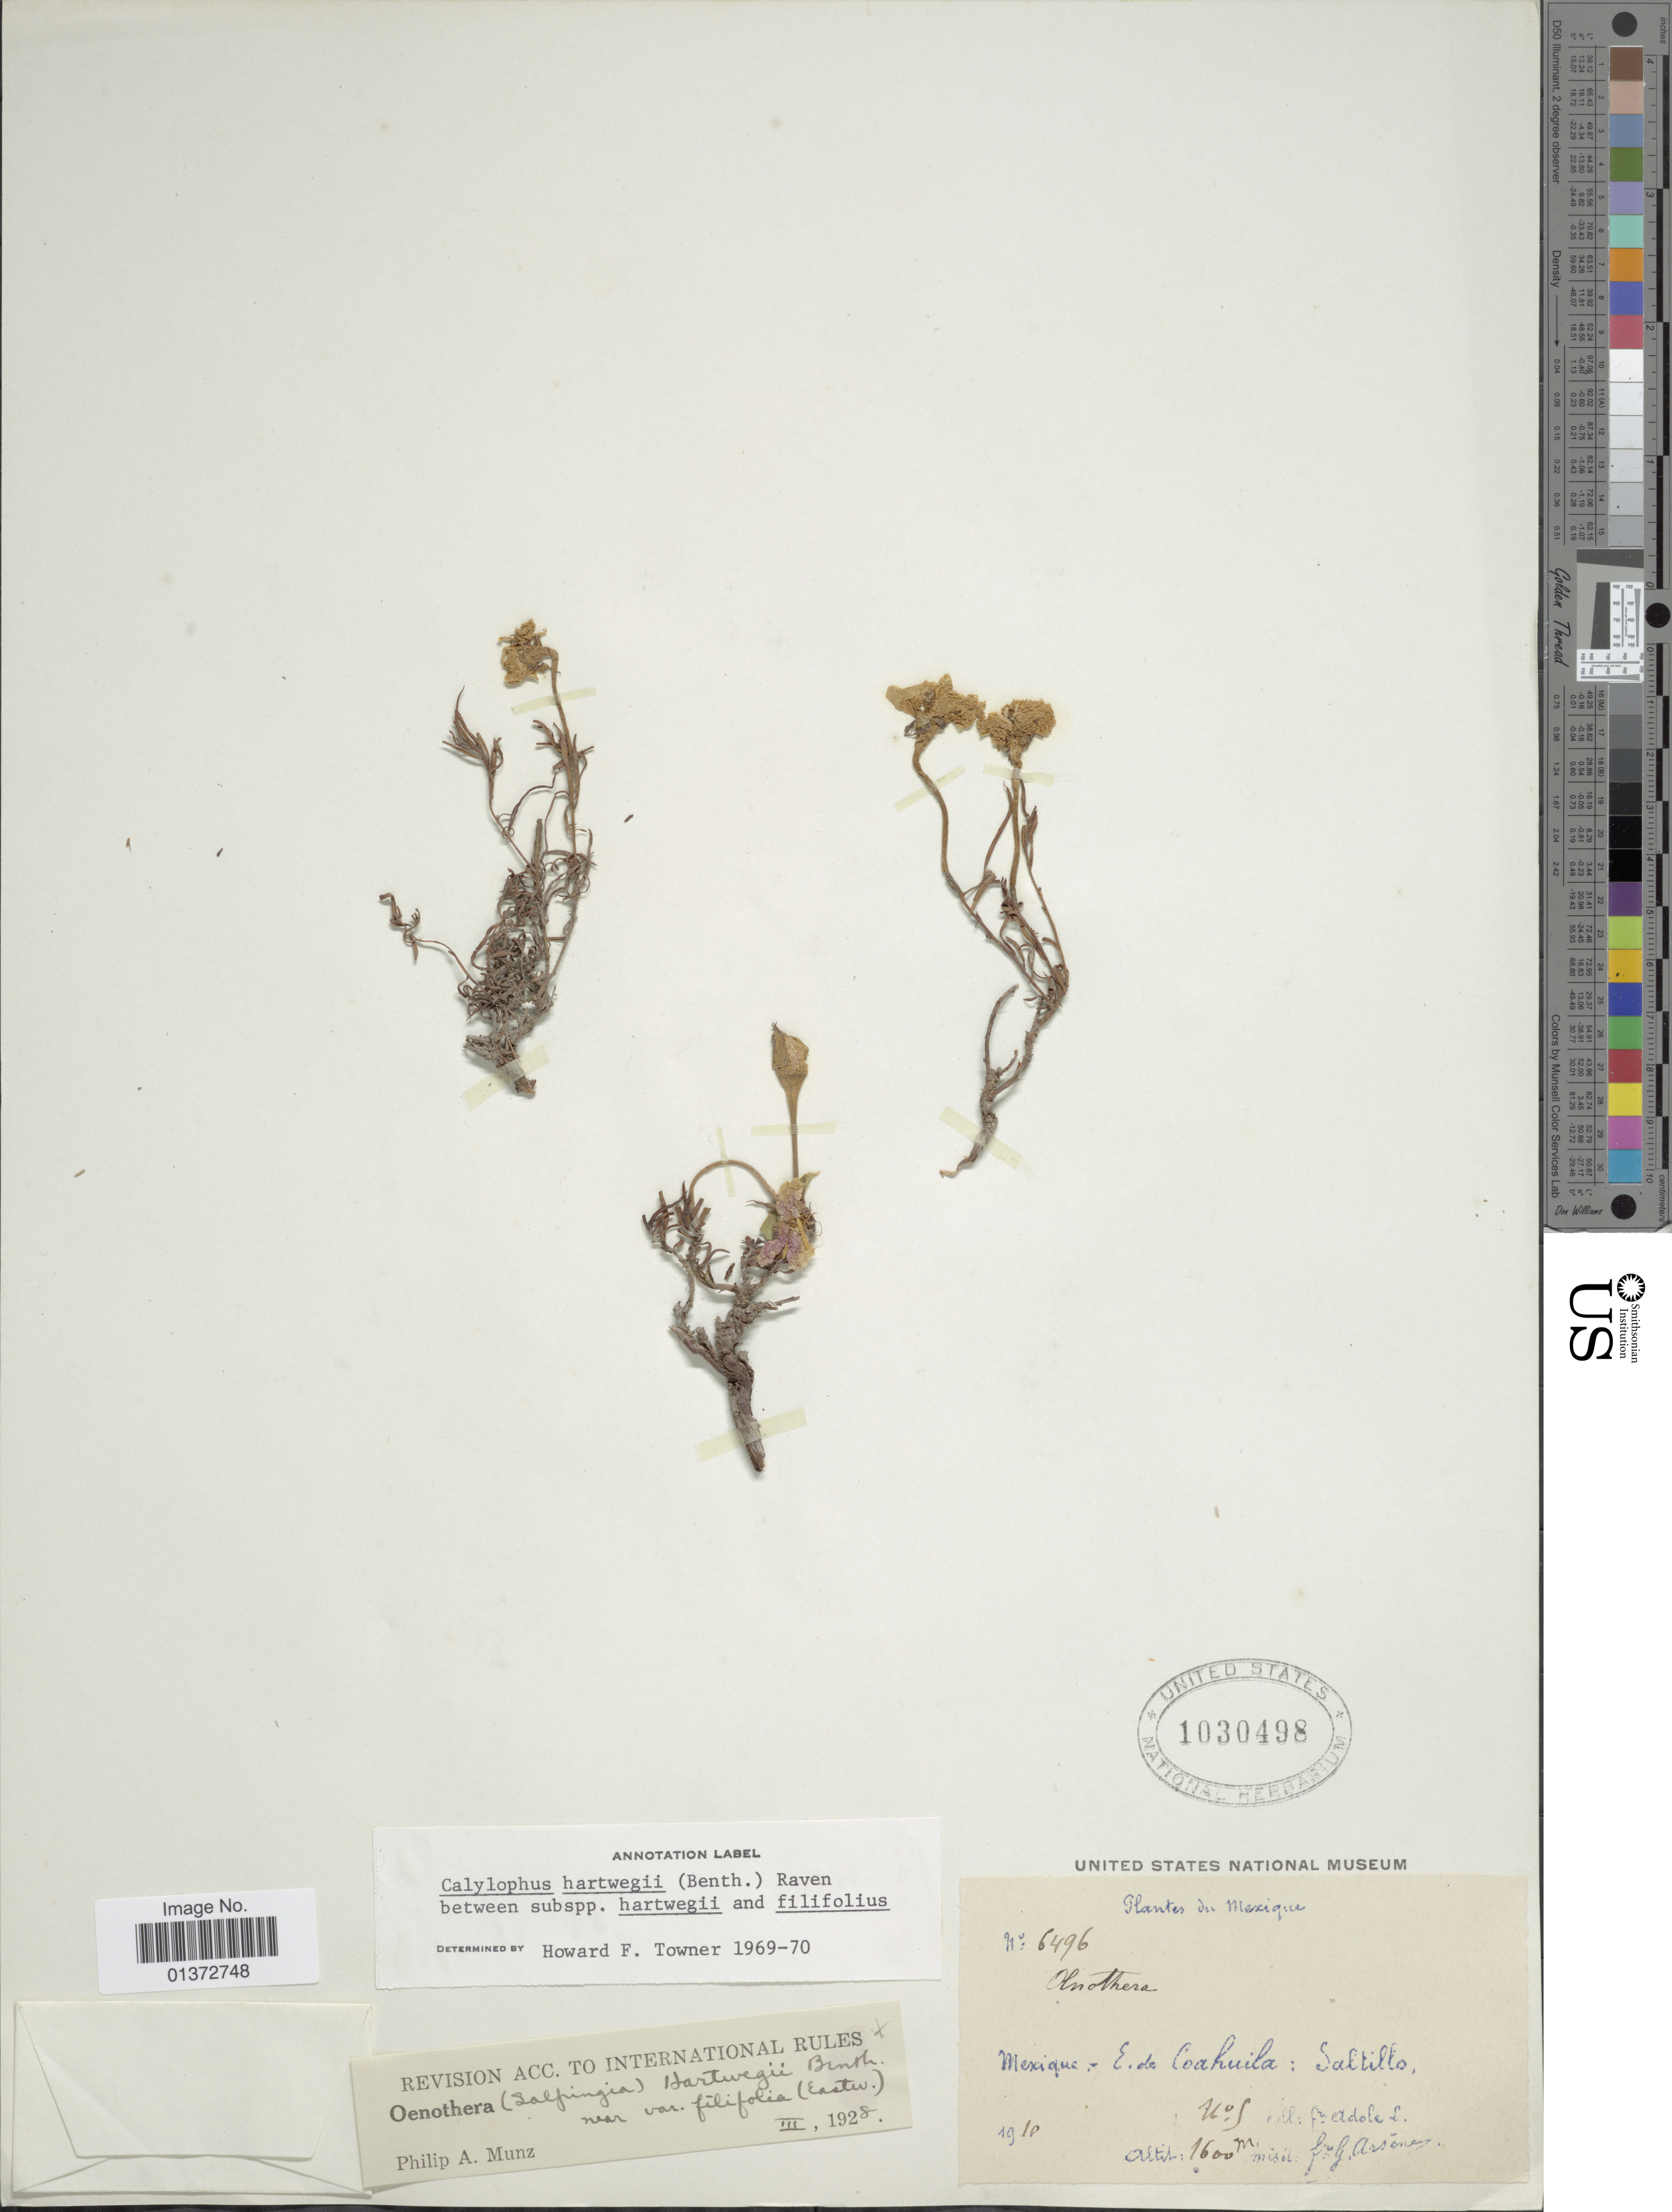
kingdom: Plantae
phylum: Tracheophyta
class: Magnoliopsida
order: Myrtales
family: Onagraceae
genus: Oenothera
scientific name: Oenothera hartwegii subsp. filifolia x O. hartwegii subsp. pubescens (A. Gray) W.L. Wagner & Hoch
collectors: Bro. Adole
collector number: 9*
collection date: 1910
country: Mexico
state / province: Coahuila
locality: Saltillo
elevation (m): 1600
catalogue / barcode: US 1030498